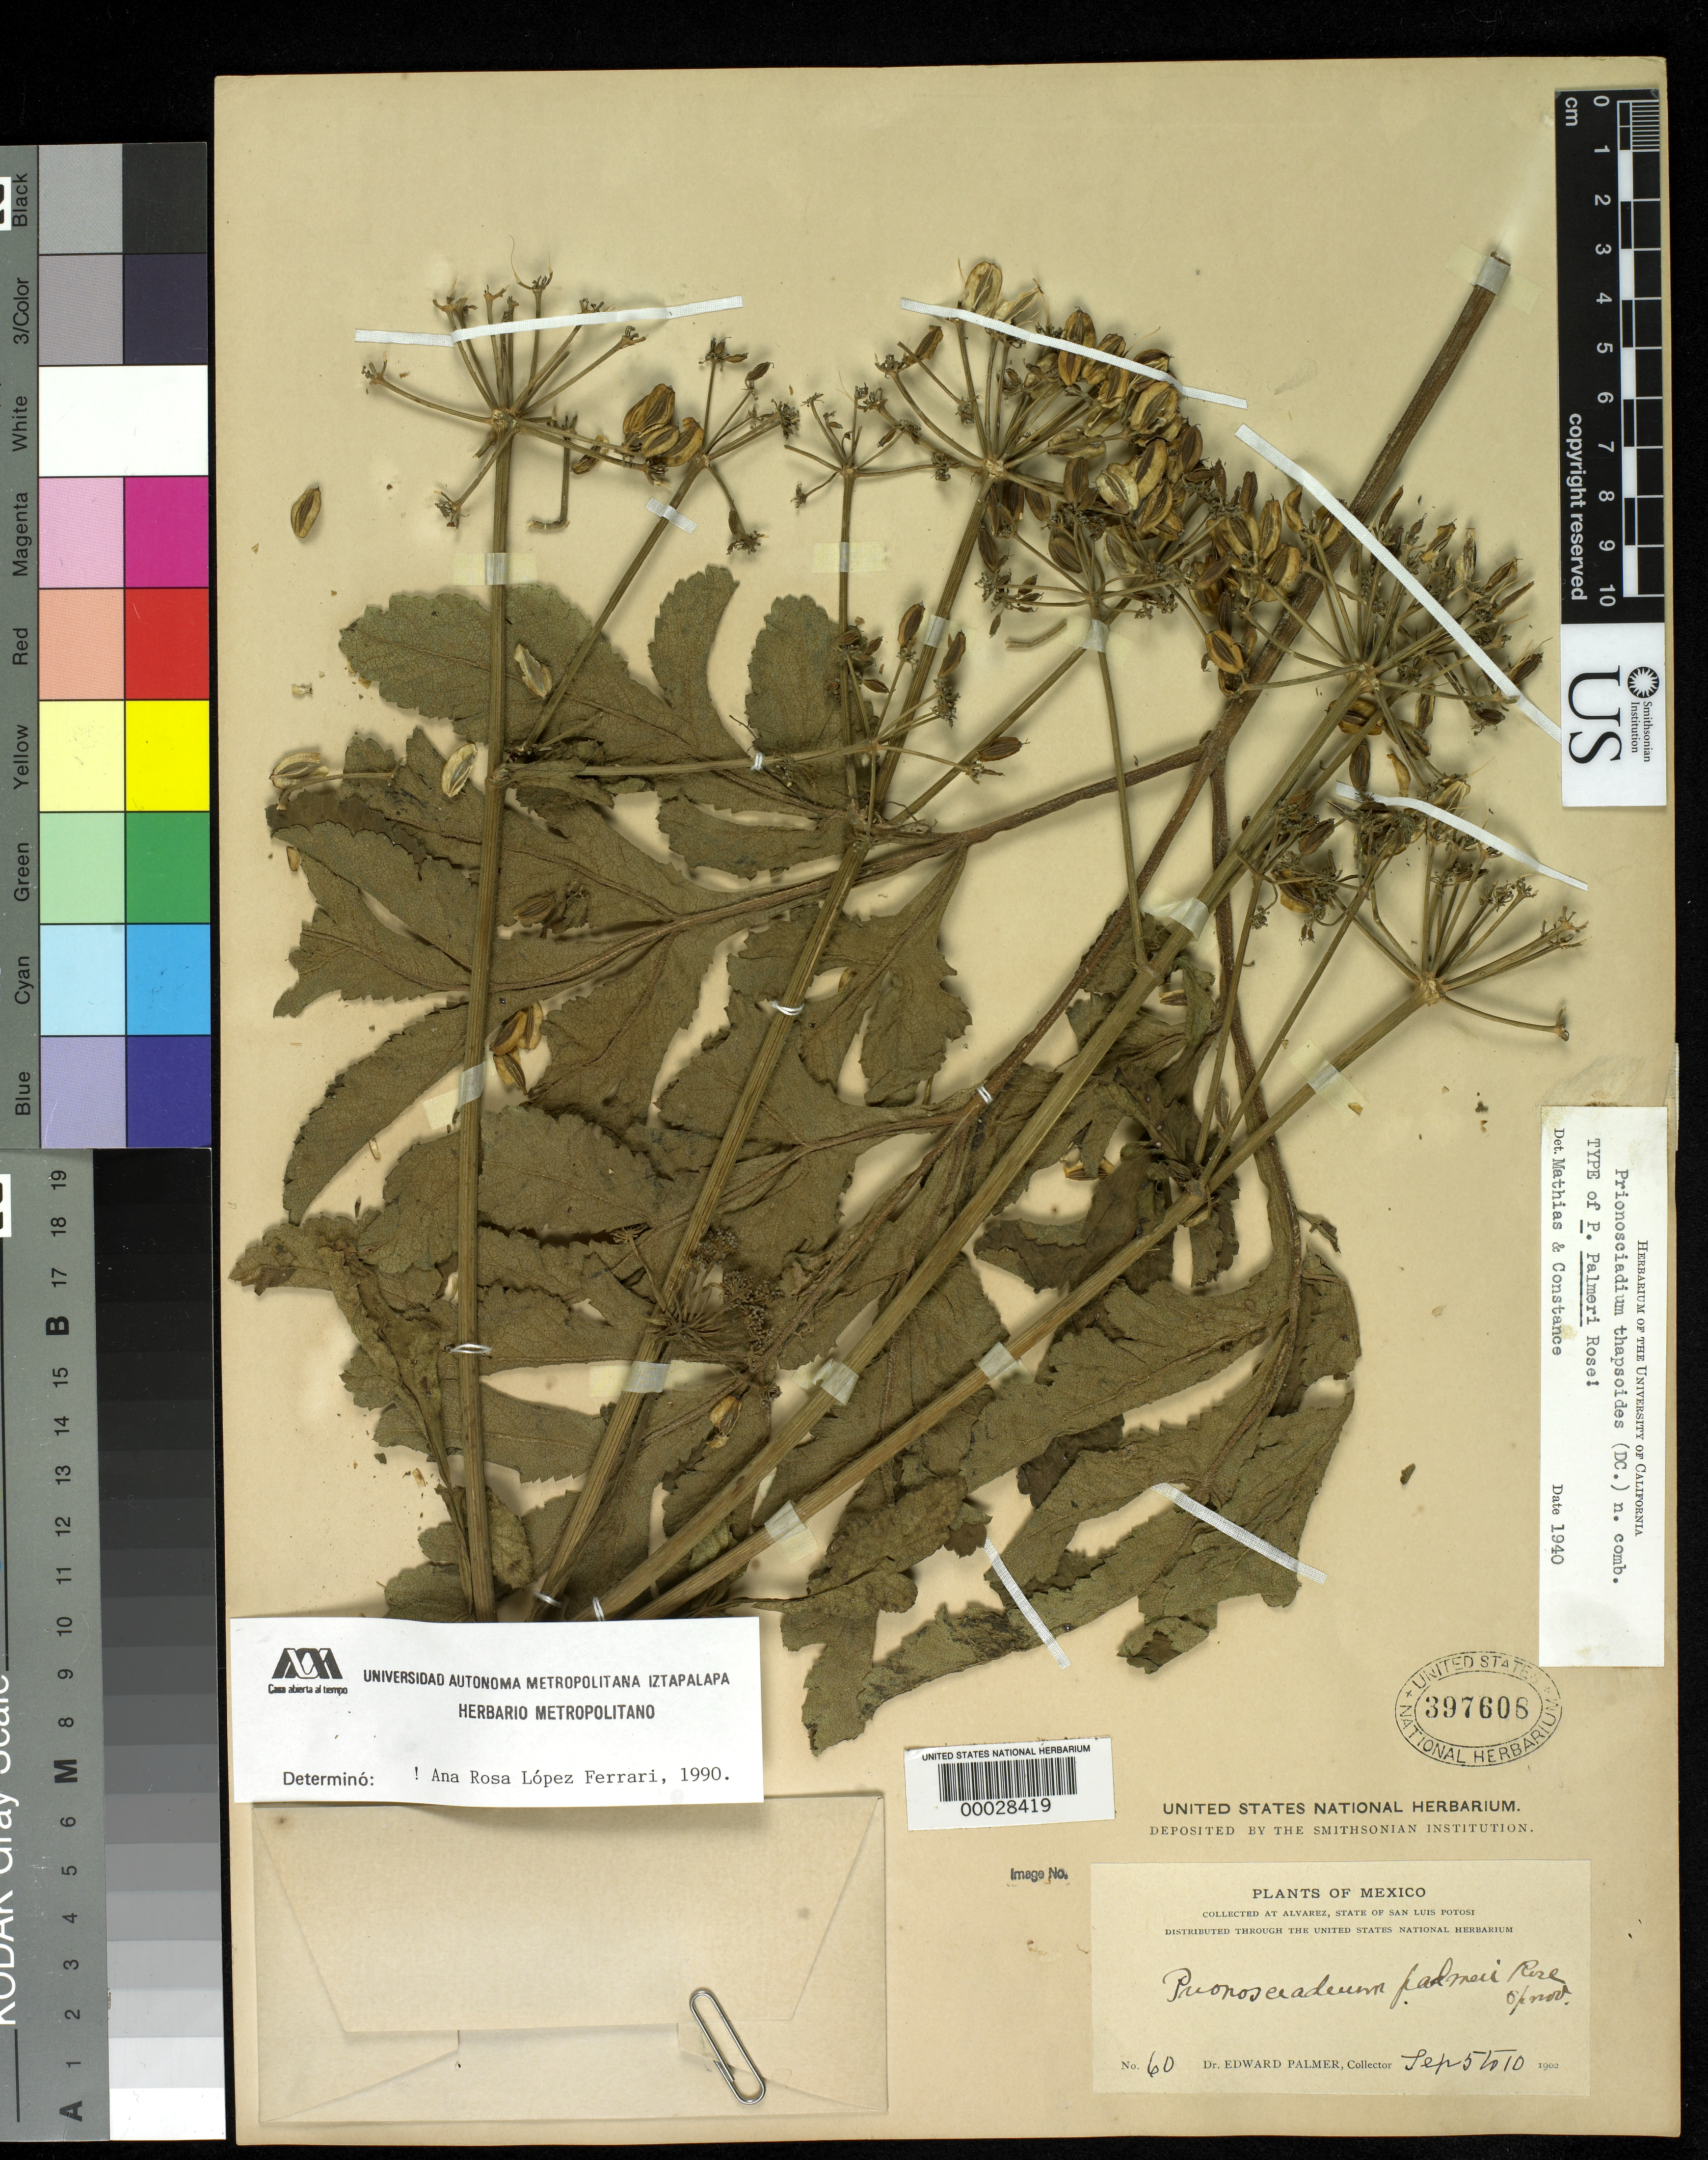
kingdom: Plantae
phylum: Tracheophyta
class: Magnoliopsida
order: Apiales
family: Apiaceae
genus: Prionosciadium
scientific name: Prionosciadium palmeri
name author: Rose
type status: Holotype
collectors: E. Palmer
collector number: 60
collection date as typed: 05 Sep 1902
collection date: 1902-09-05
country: Mexico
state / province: San Luis Potosi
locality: Near Alvarez.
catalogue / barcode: US 397608